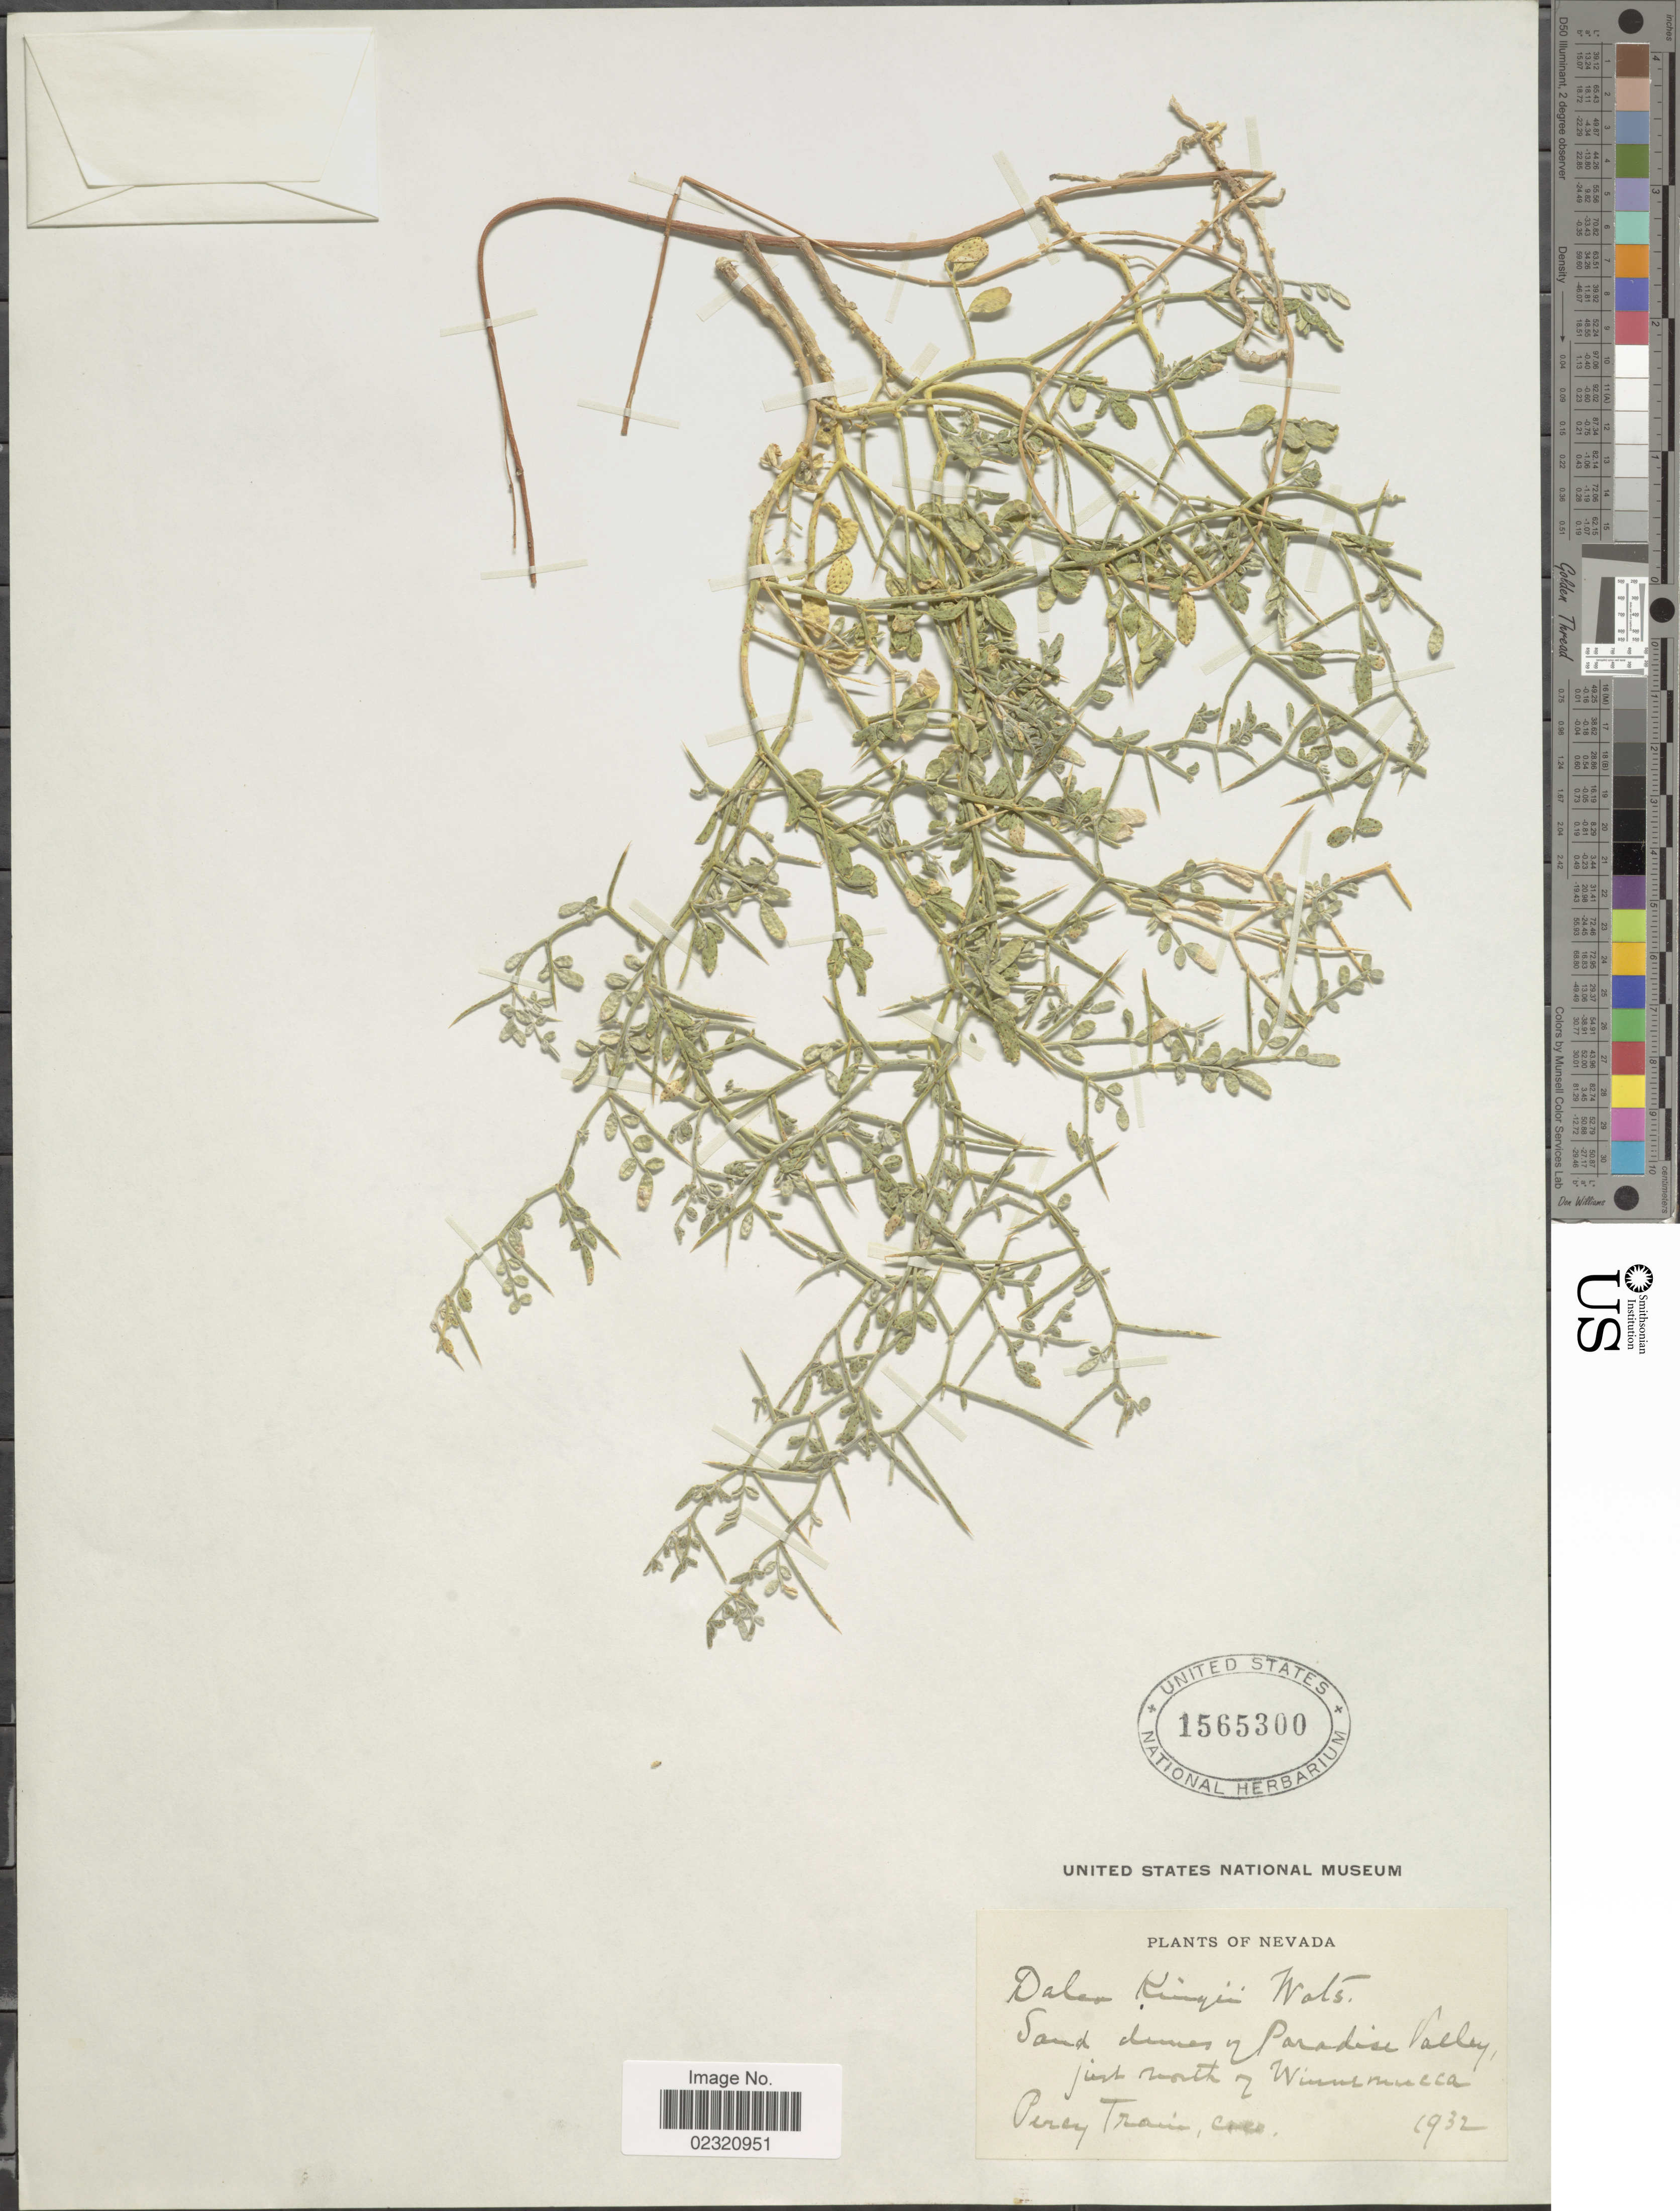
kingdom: Plantae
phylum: Tracheophyta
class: Magnoliopsida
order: Fabales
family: Fabaceae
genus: Psorothamnus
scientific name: Psorothamnus kingii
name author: (S. Watson) Barneby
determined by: Strong, M. T., (US), Smithsonian Institution - National Museum of Natural History (UNITED STATES)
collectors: P. Train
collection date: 1932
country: United States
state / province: Nevada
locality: Sand dunes of Paradise Valley, just north of Winnemucca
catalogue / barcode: US 1565300